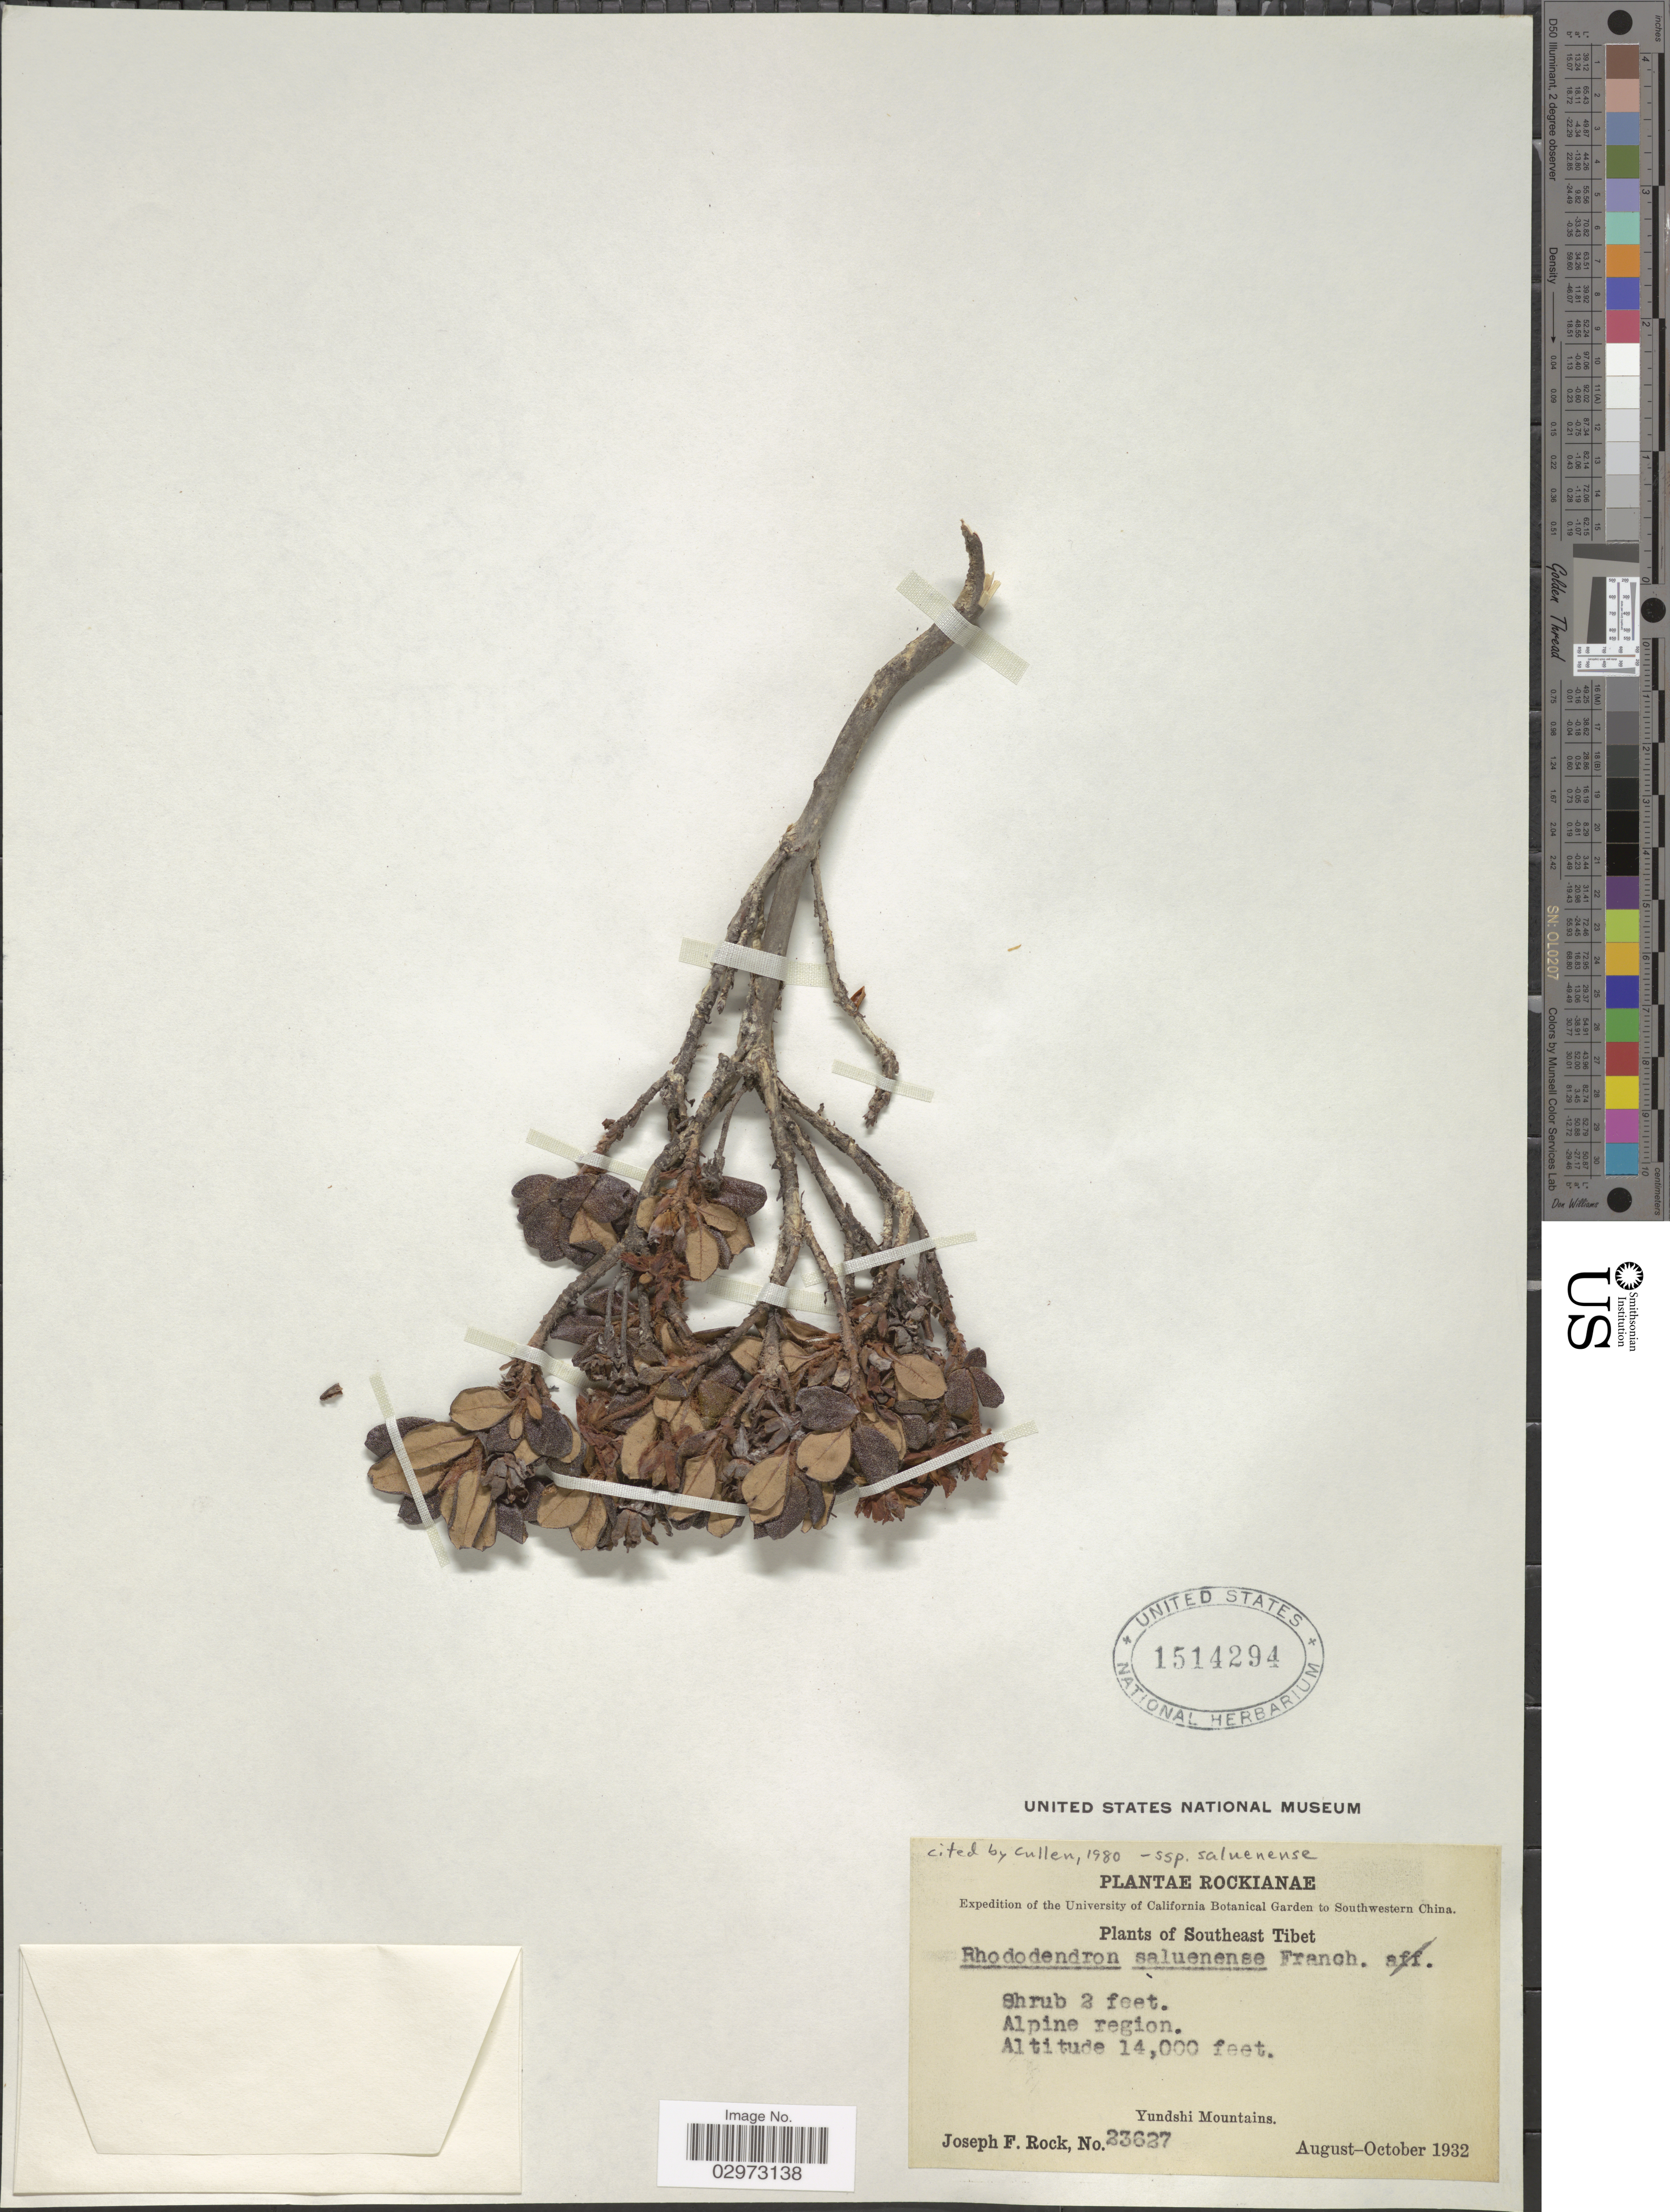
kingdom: Plantae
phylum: Tracheophyta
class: Magnoliopsida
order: Ericales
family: Ericaceae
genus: Rhododendron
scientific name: Rhododendron saluenense subsp. saluenense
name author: Franch.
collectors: J. F. Rock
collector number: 23627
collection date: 1932-08/1932-10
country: China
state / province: Xizang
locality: Southwestern China. Southeast Tibet. Alpine region. Yundshi Mountains.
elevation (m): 4267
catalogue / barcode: US 1514294